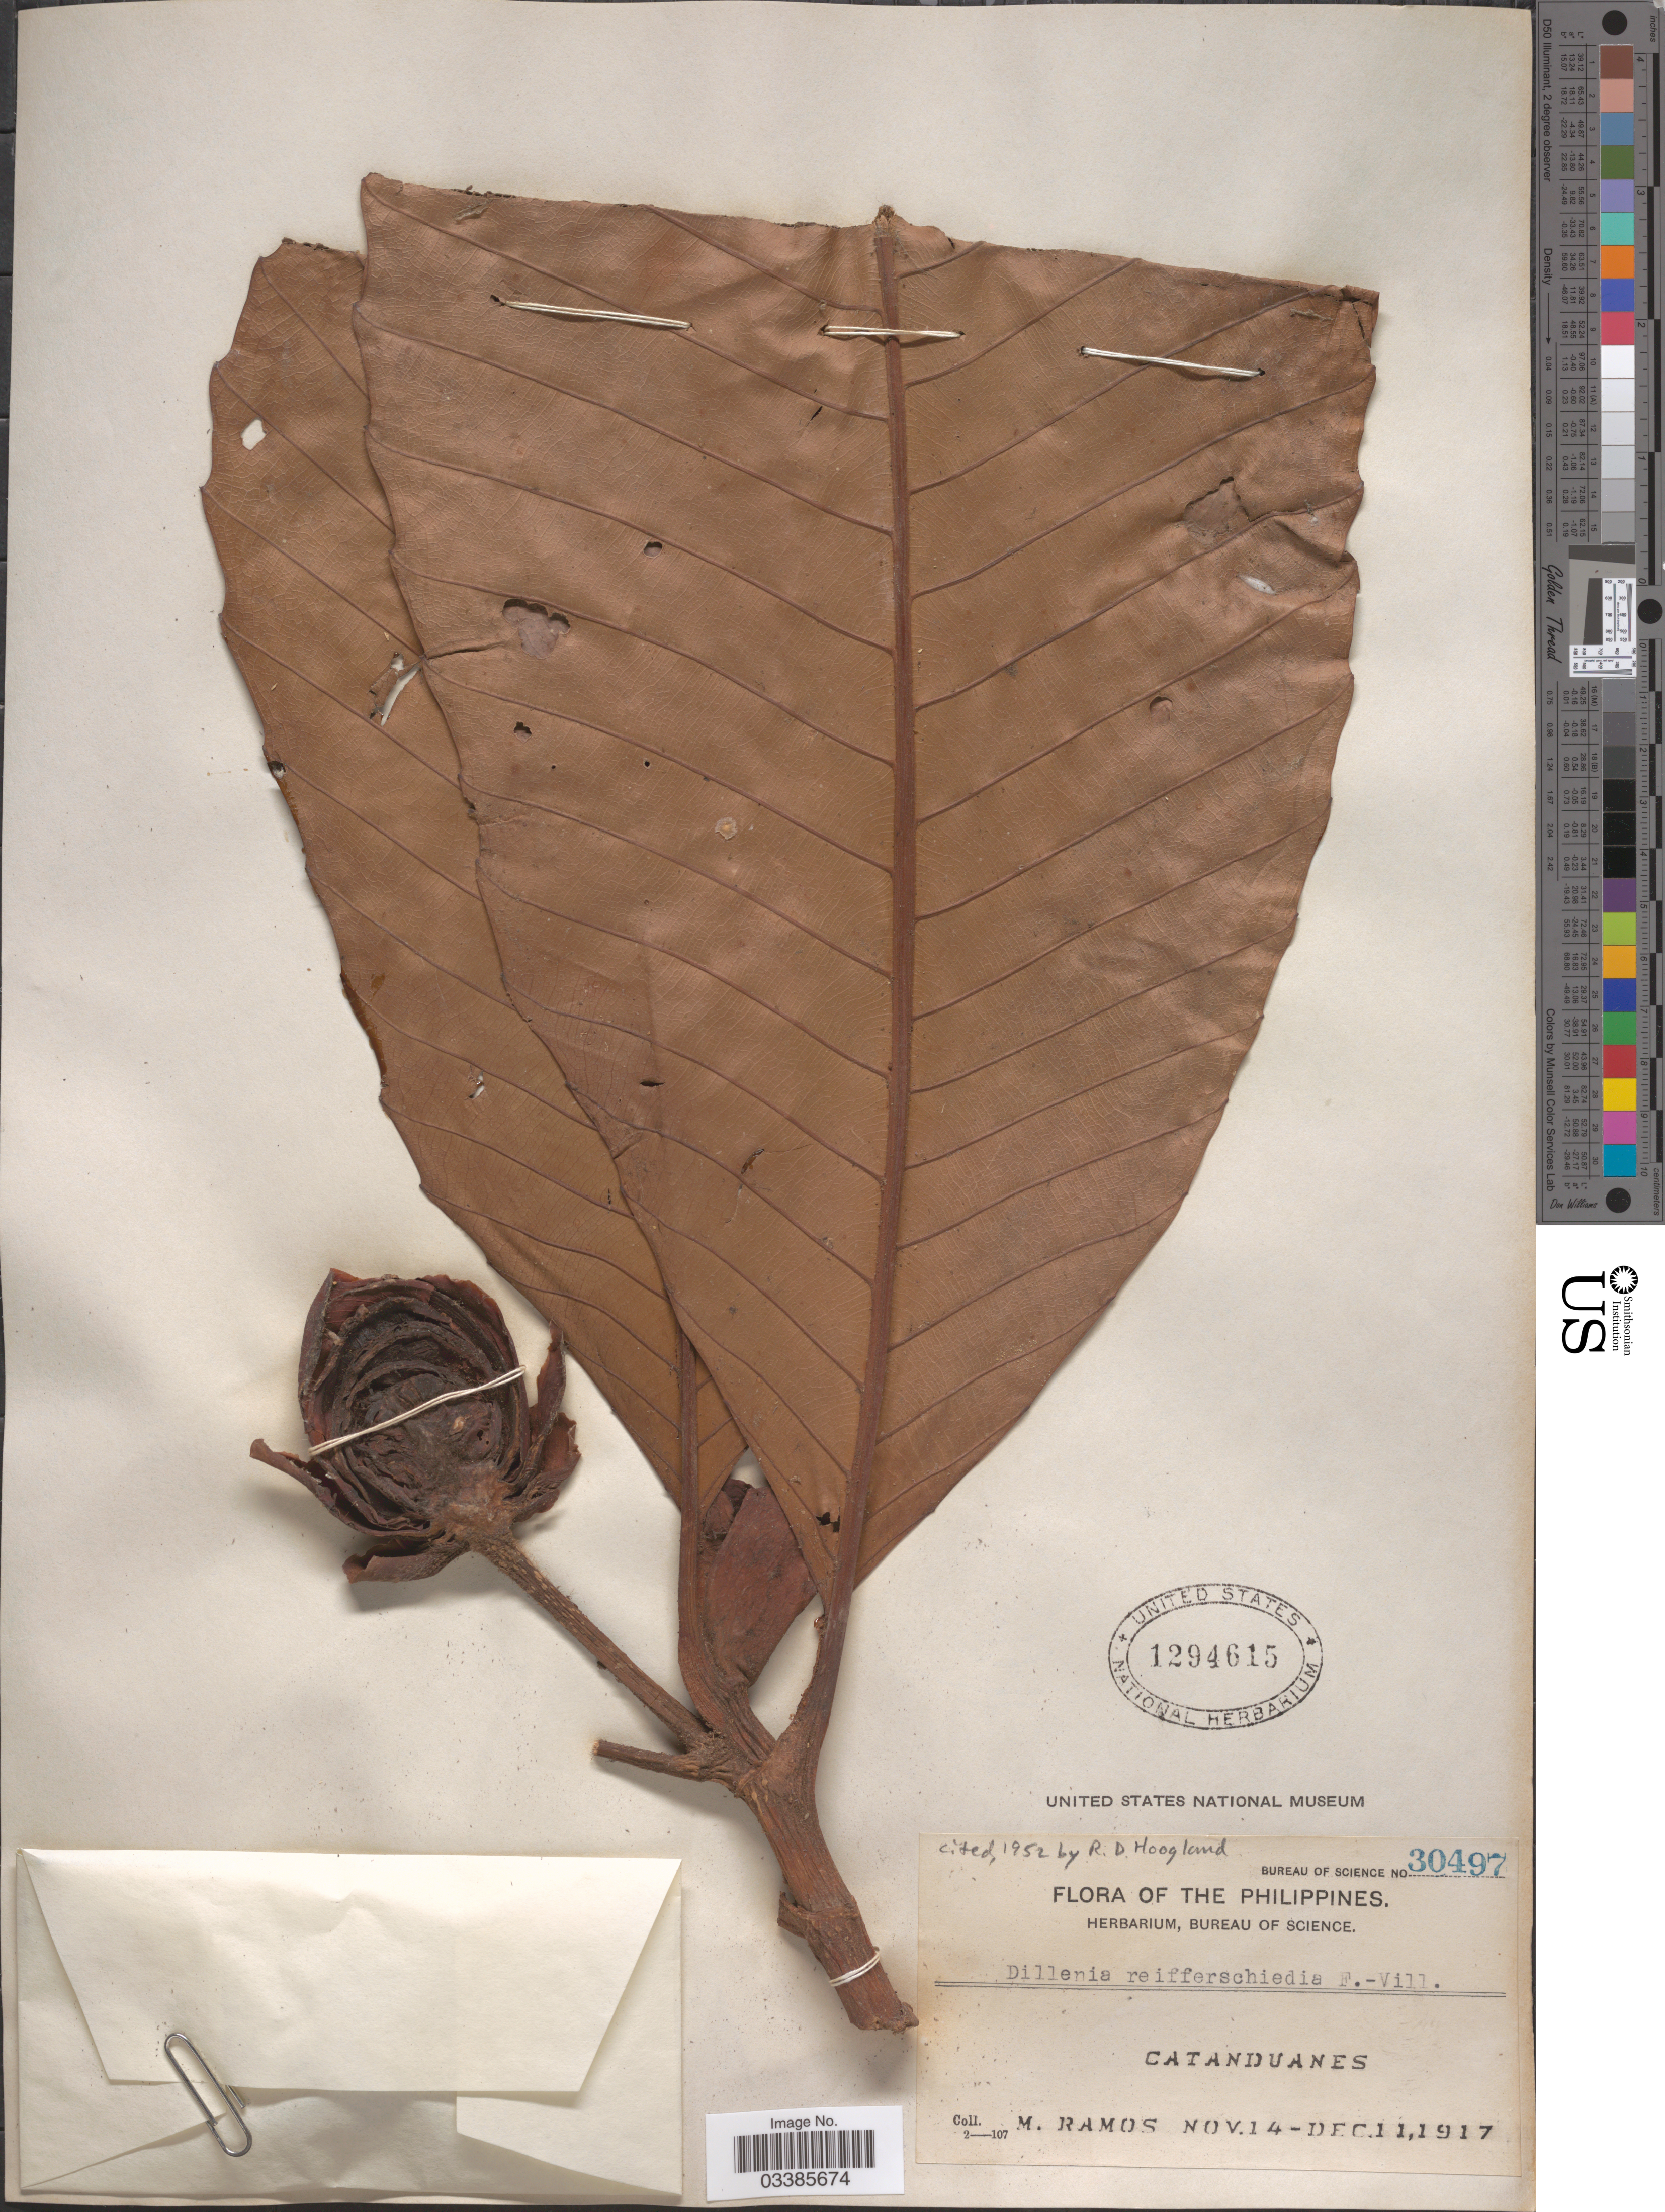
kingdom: Plantae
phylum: Tracheophyta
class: Magnoliopsida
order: Dilleniales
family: Dilleniaceae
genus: Dillenia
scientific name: Dillenia reifferscheidia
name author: Fern.-Vill.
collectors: M. Ramos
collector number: Bureau of Science 30497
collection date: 1917-11-14/1917-12-01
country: Philippines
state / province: Bicol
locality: Catanduanes.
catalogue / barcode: US 1294615